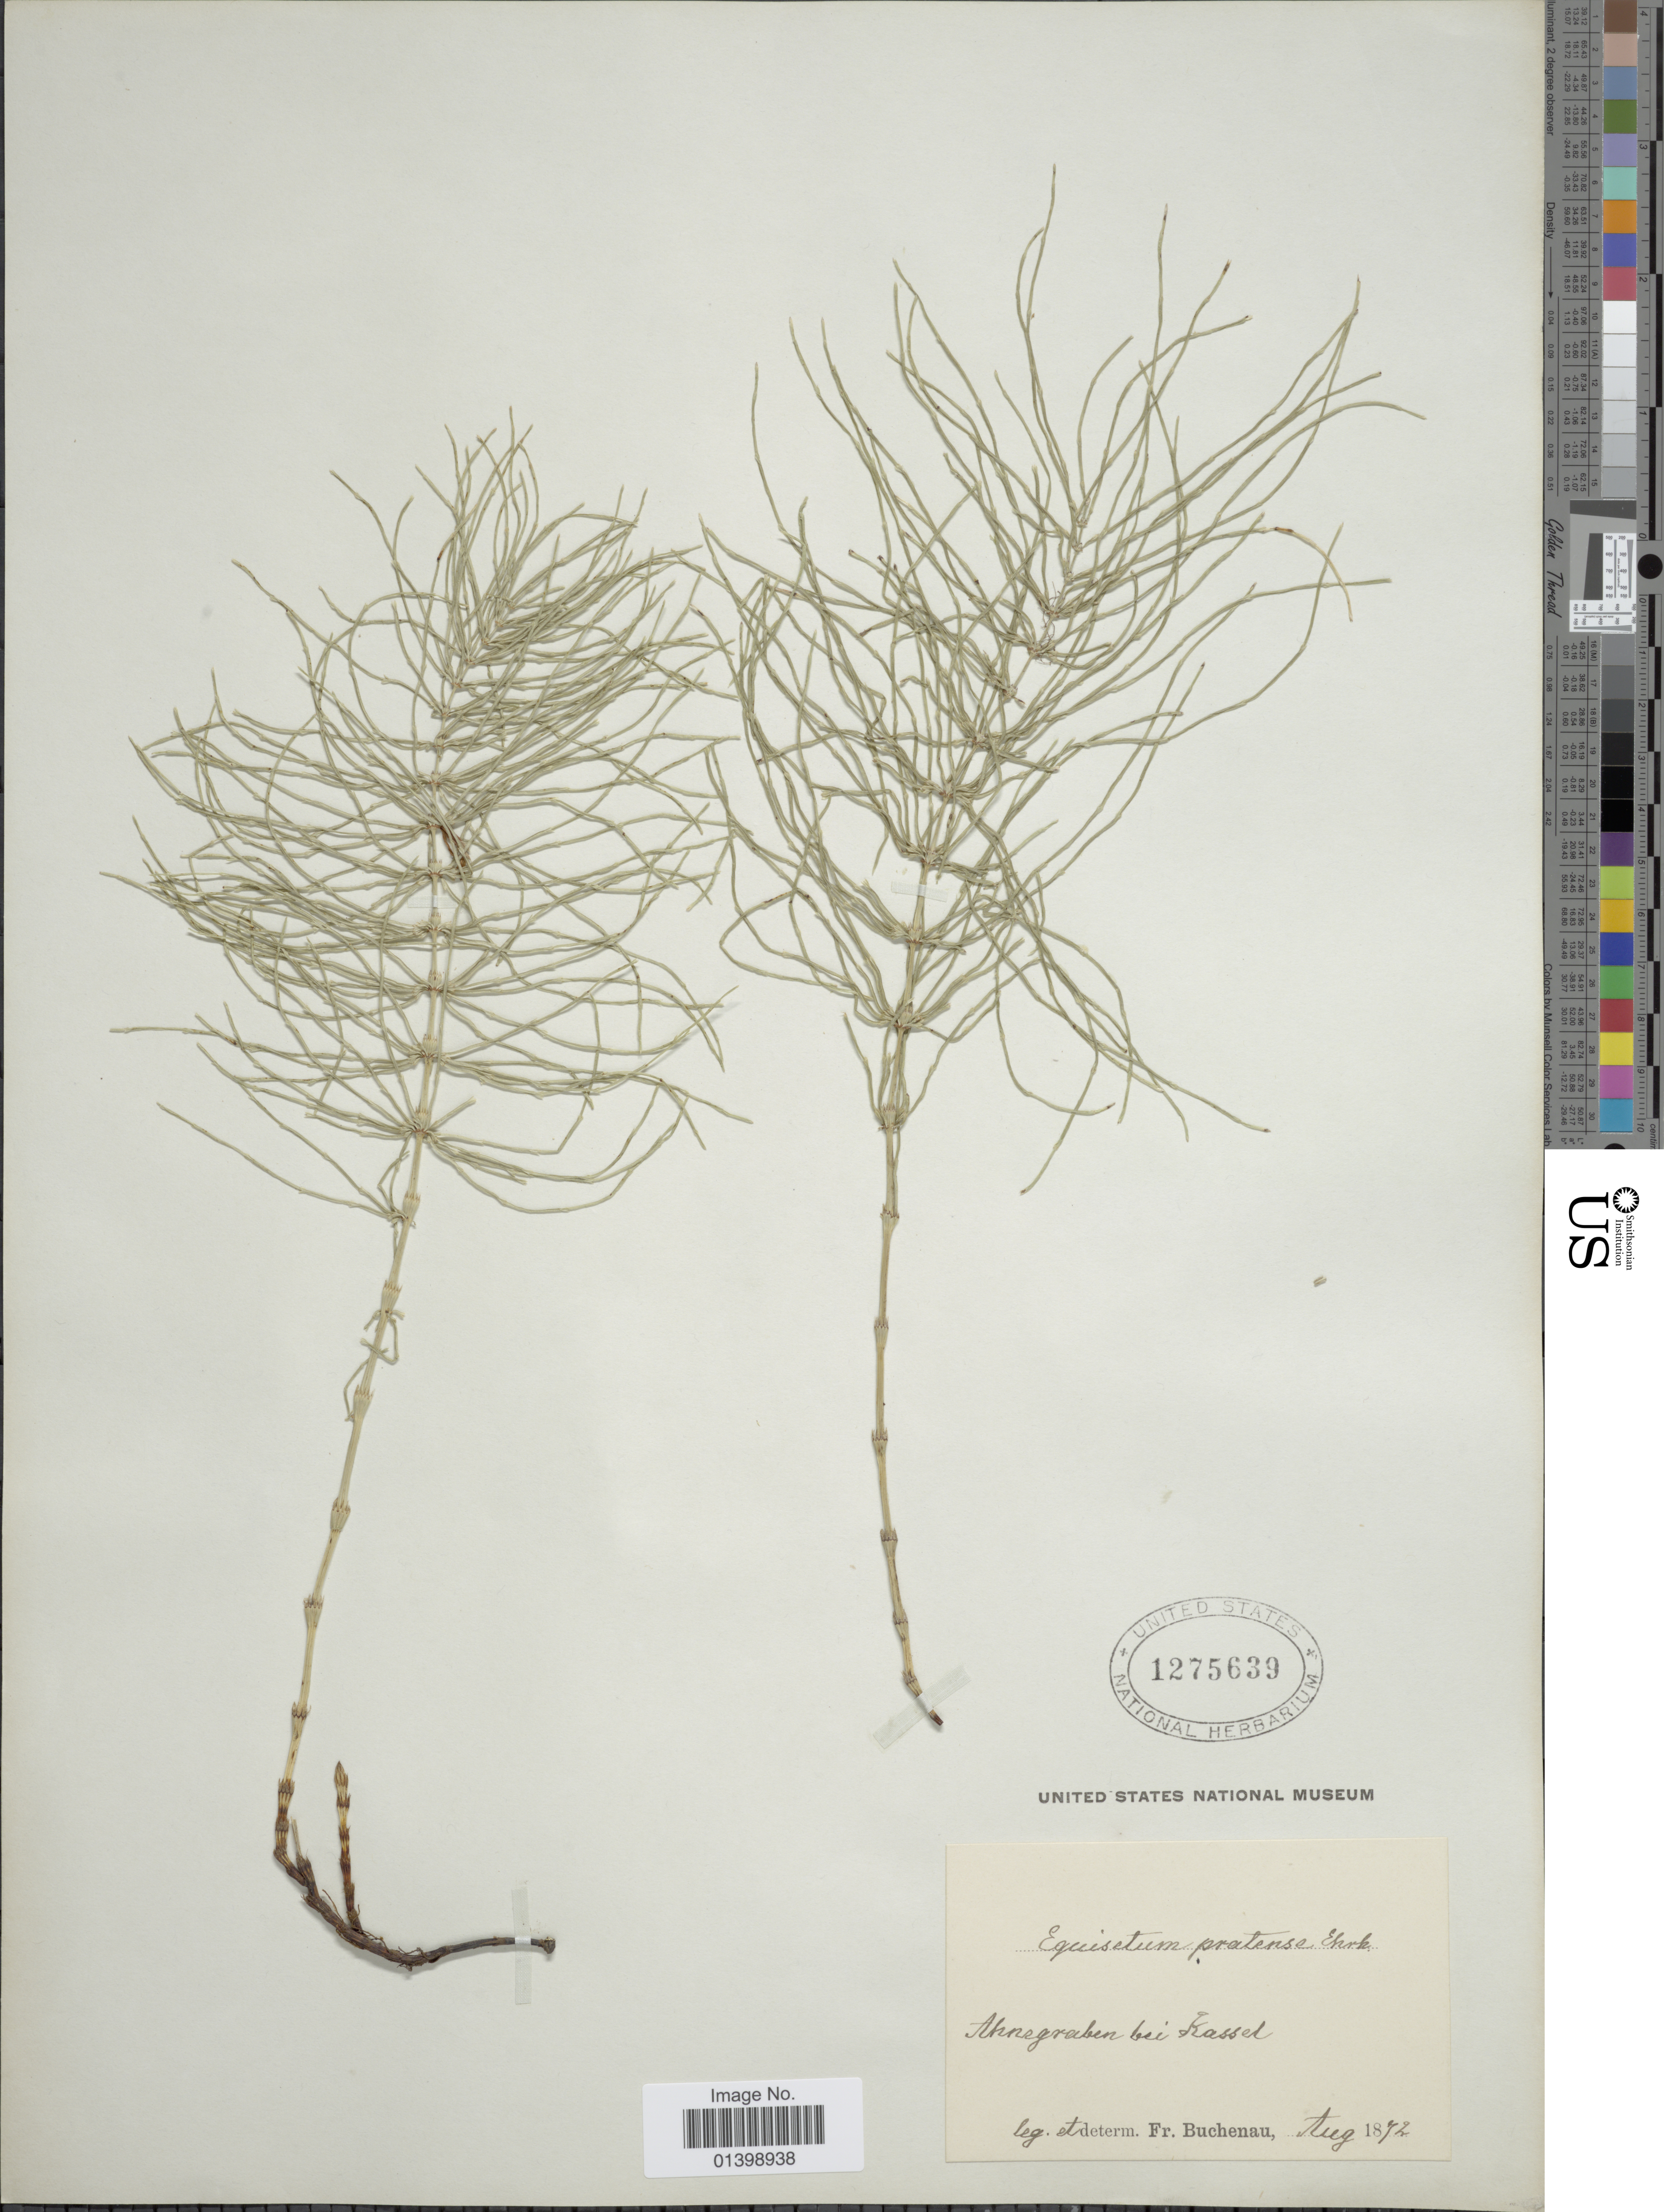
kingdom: Plantae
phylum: Tracheophyta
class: Polypodiopsida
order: Equisetales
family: Equisetaceae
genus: Equisetum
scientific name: Equisetum pratense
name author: Ehrh.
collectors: F. Buchenau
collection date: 1872-08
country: Germany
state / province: Mecklenburg-Vorpommern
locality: Ahnegraben bei Kassel [interpreted]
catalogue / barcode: US 1275639